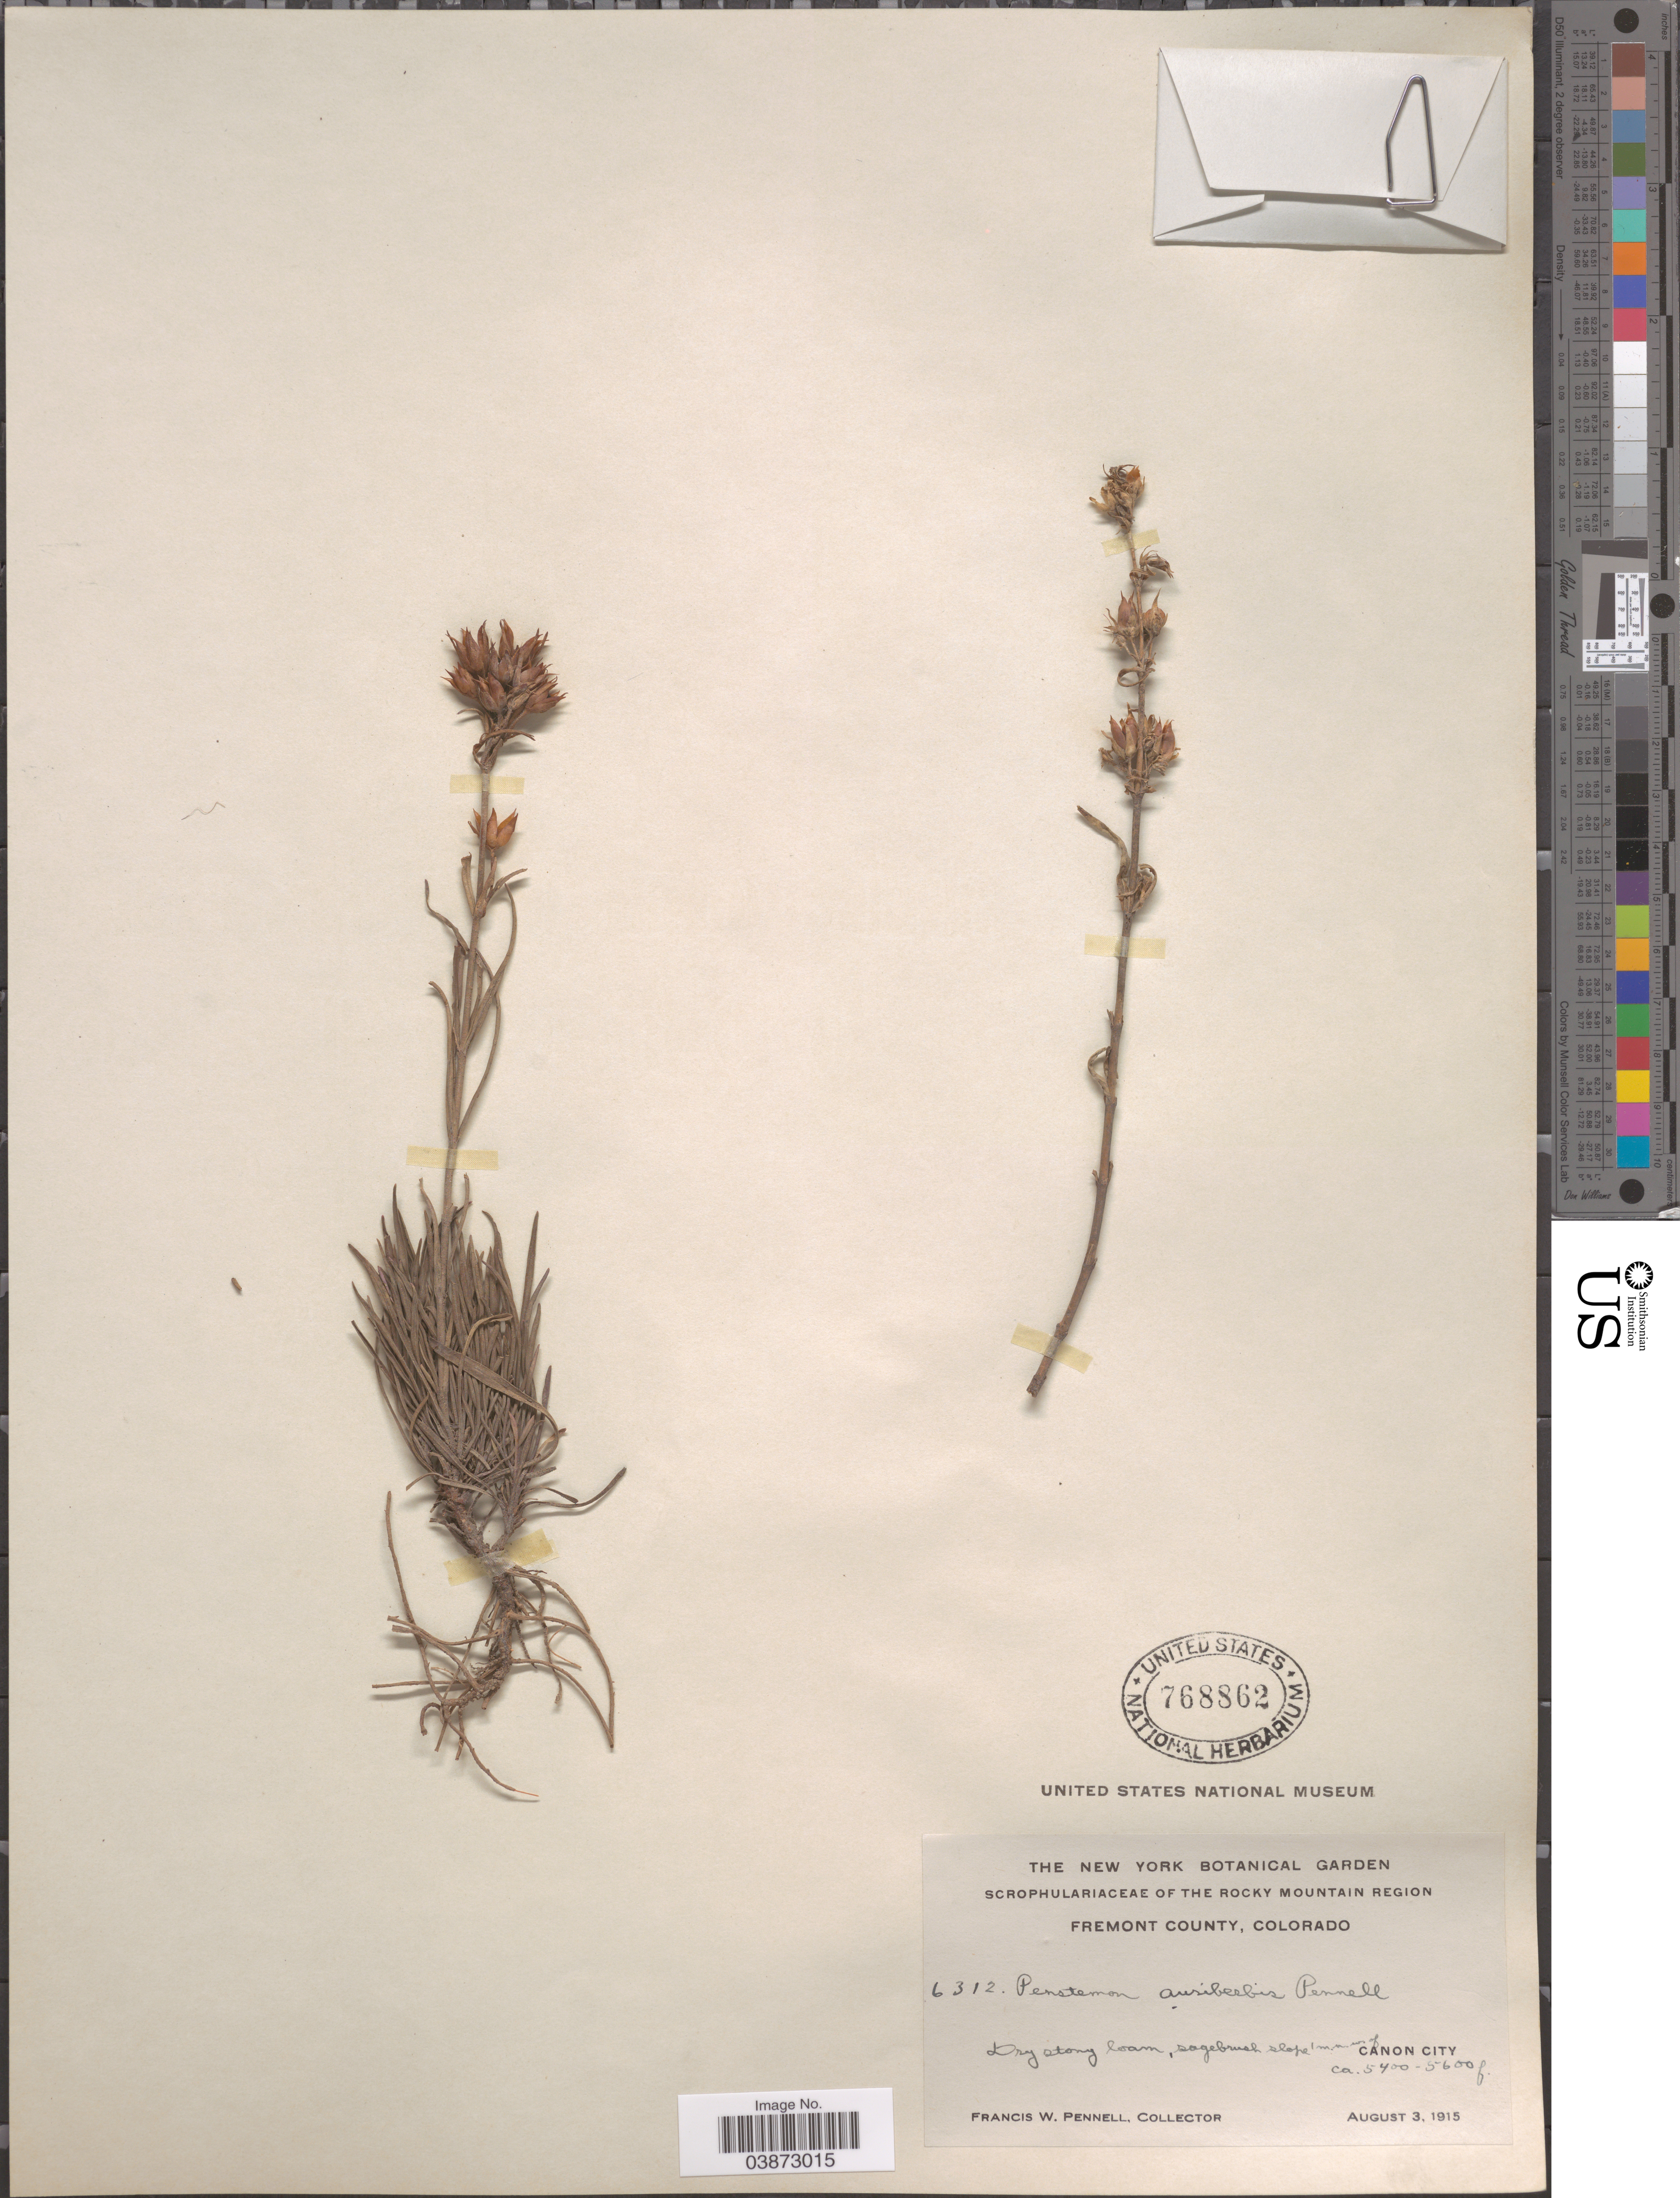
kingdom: Plantae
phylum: Tracheophyta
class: Magnoliopsida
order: Lamiales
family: Plantaginaceae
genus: Penstemon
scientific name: Penstemon auriberbis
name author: Pennell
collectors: F. W. Pennell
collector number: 6312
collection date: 1915-08-03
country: United States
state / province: Colorado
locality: The Rocky Mountain Region. Fremont County. Sagebrush slope 1 m. n.w. of Canon City.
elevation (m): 1646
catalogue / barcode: US 768862